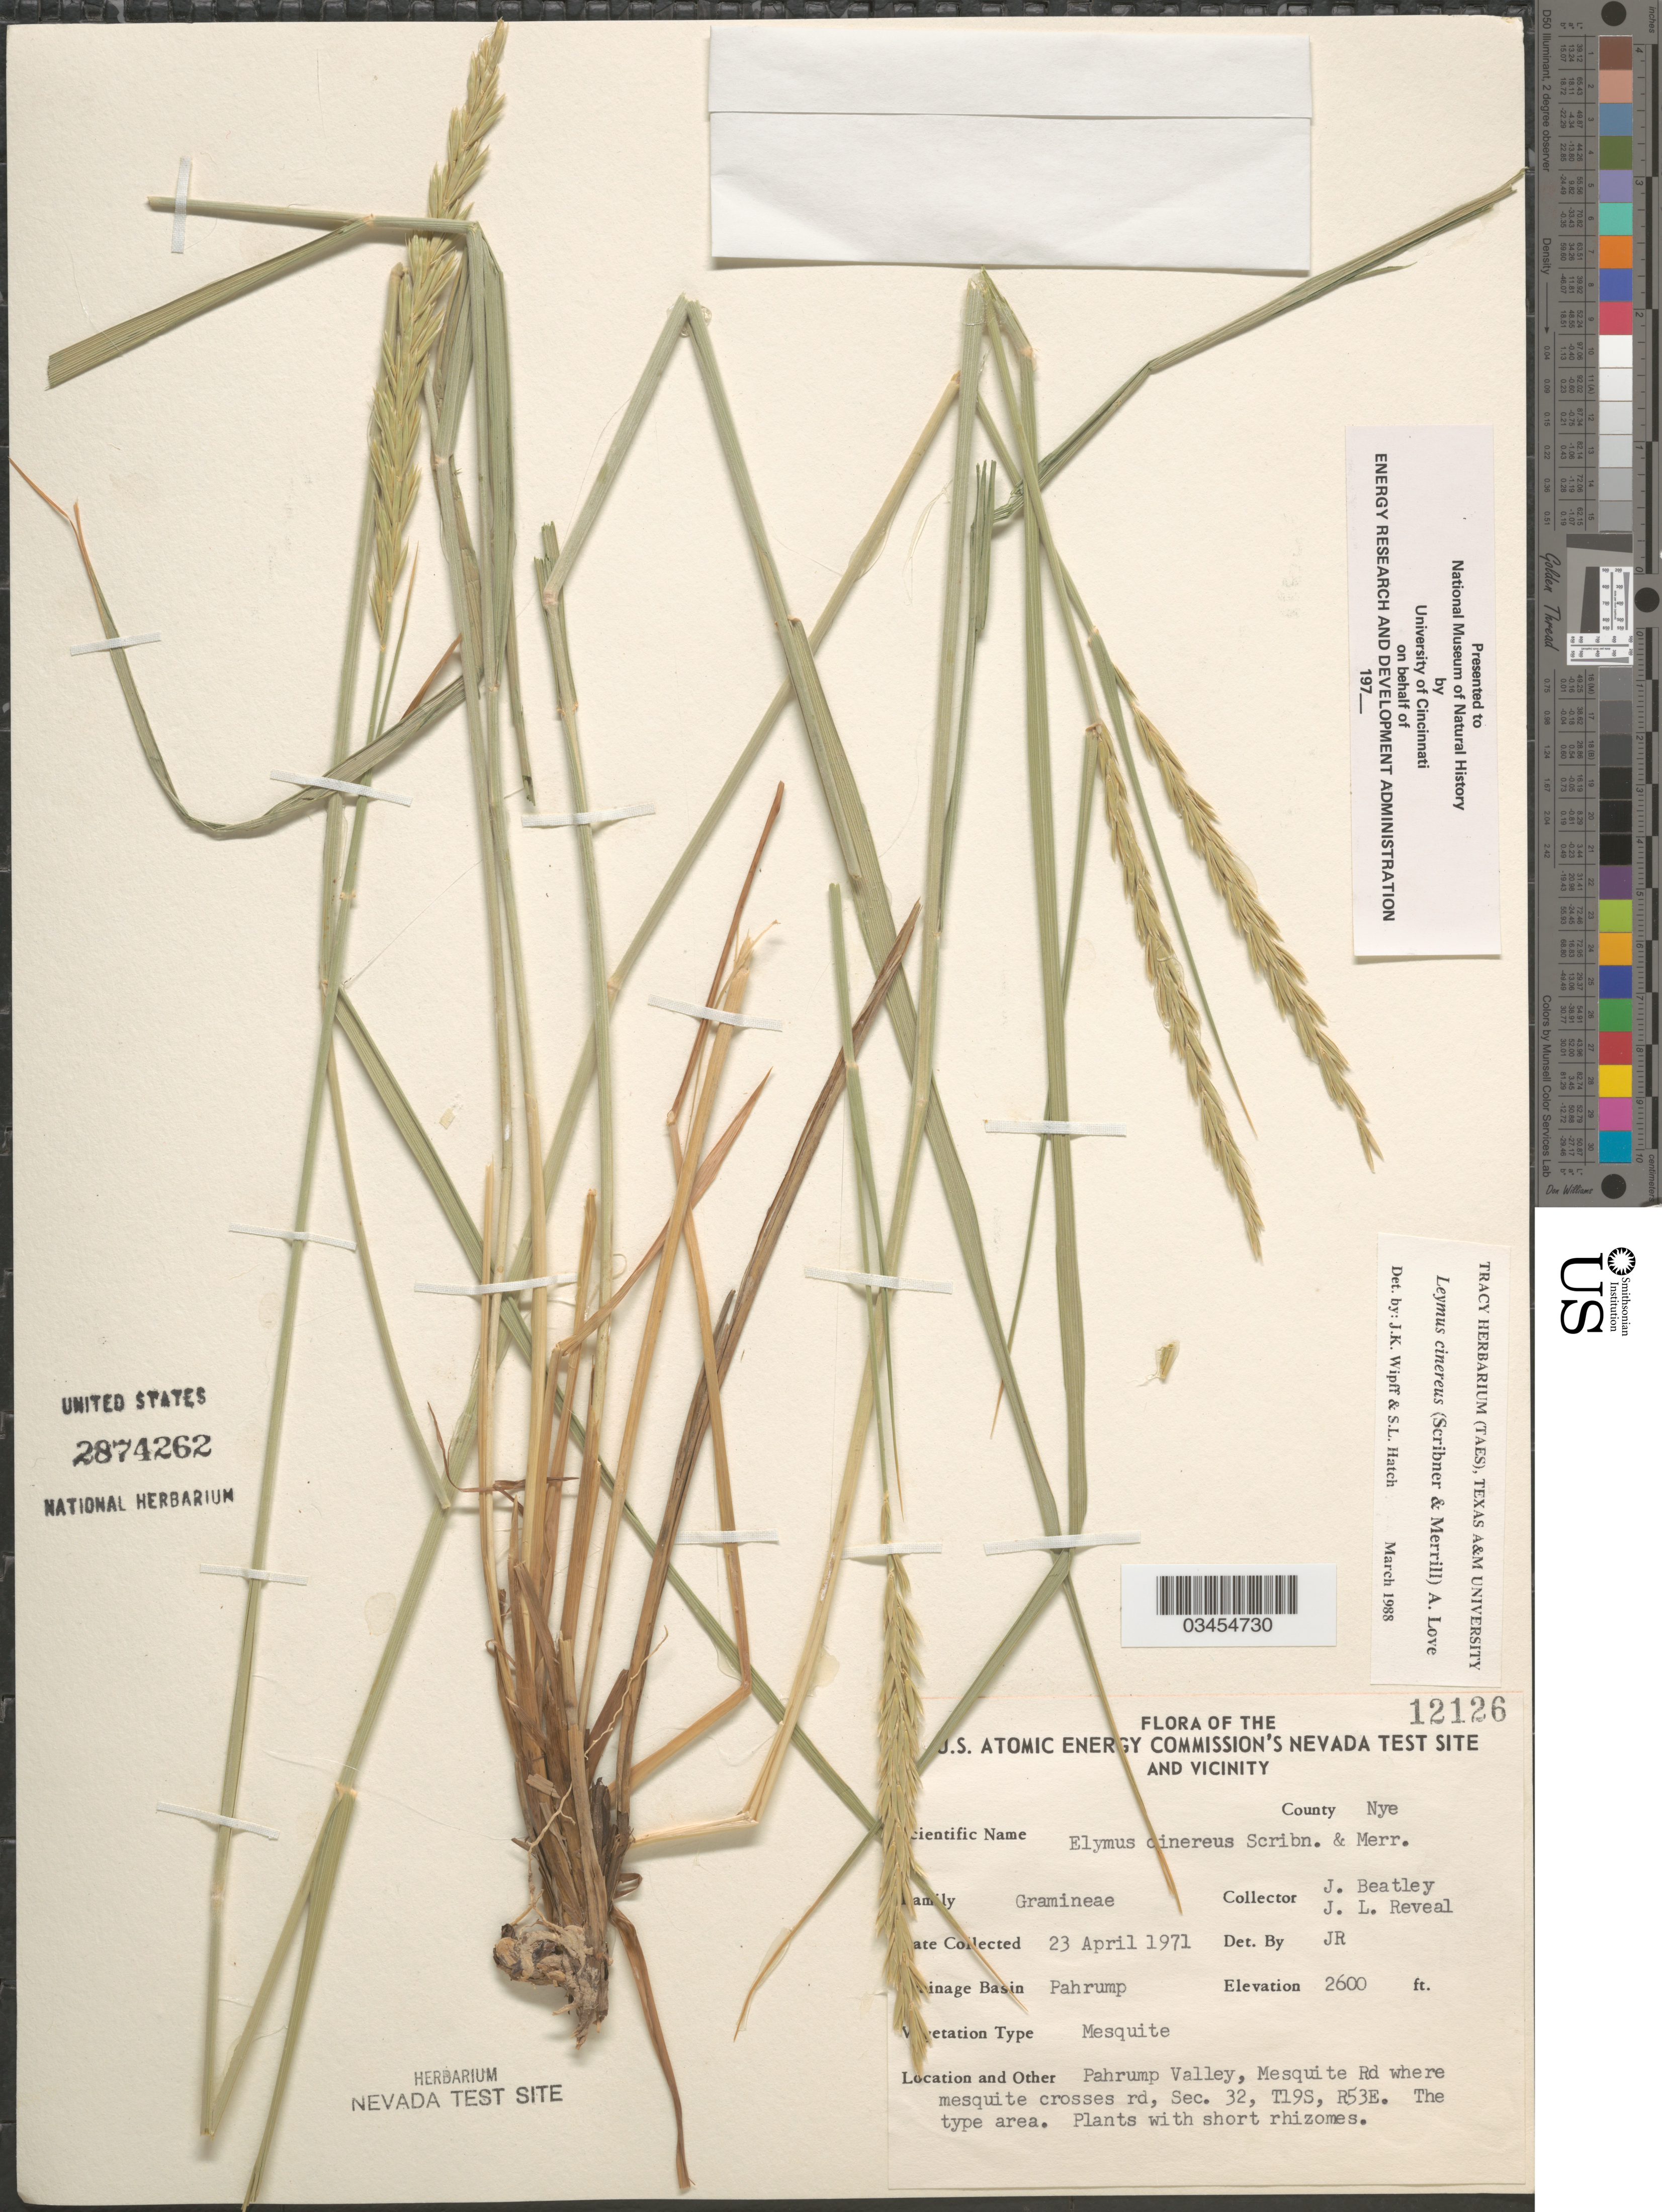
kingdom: Plantae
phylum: Tracheophyta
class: Liliopsida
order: Poales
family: Poaceae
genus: Leymus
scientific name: Leymus cinereus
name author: (Scribn. & Merr.) Á. Löve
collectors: J. C. Beatley & J. L. Reveal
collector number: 12126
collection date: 1971-04-23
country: United States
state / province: Nevada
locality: U.S. Atomic Energy Commission's Nevada Test Site And Vicinity. County Nye. Drainage Basin Pahrump. Pahrump Valley, Mesquite Rd where mesquite crosses rd, Sec. 32, T19S, R53E.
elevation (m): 792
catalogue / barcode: US 2874262